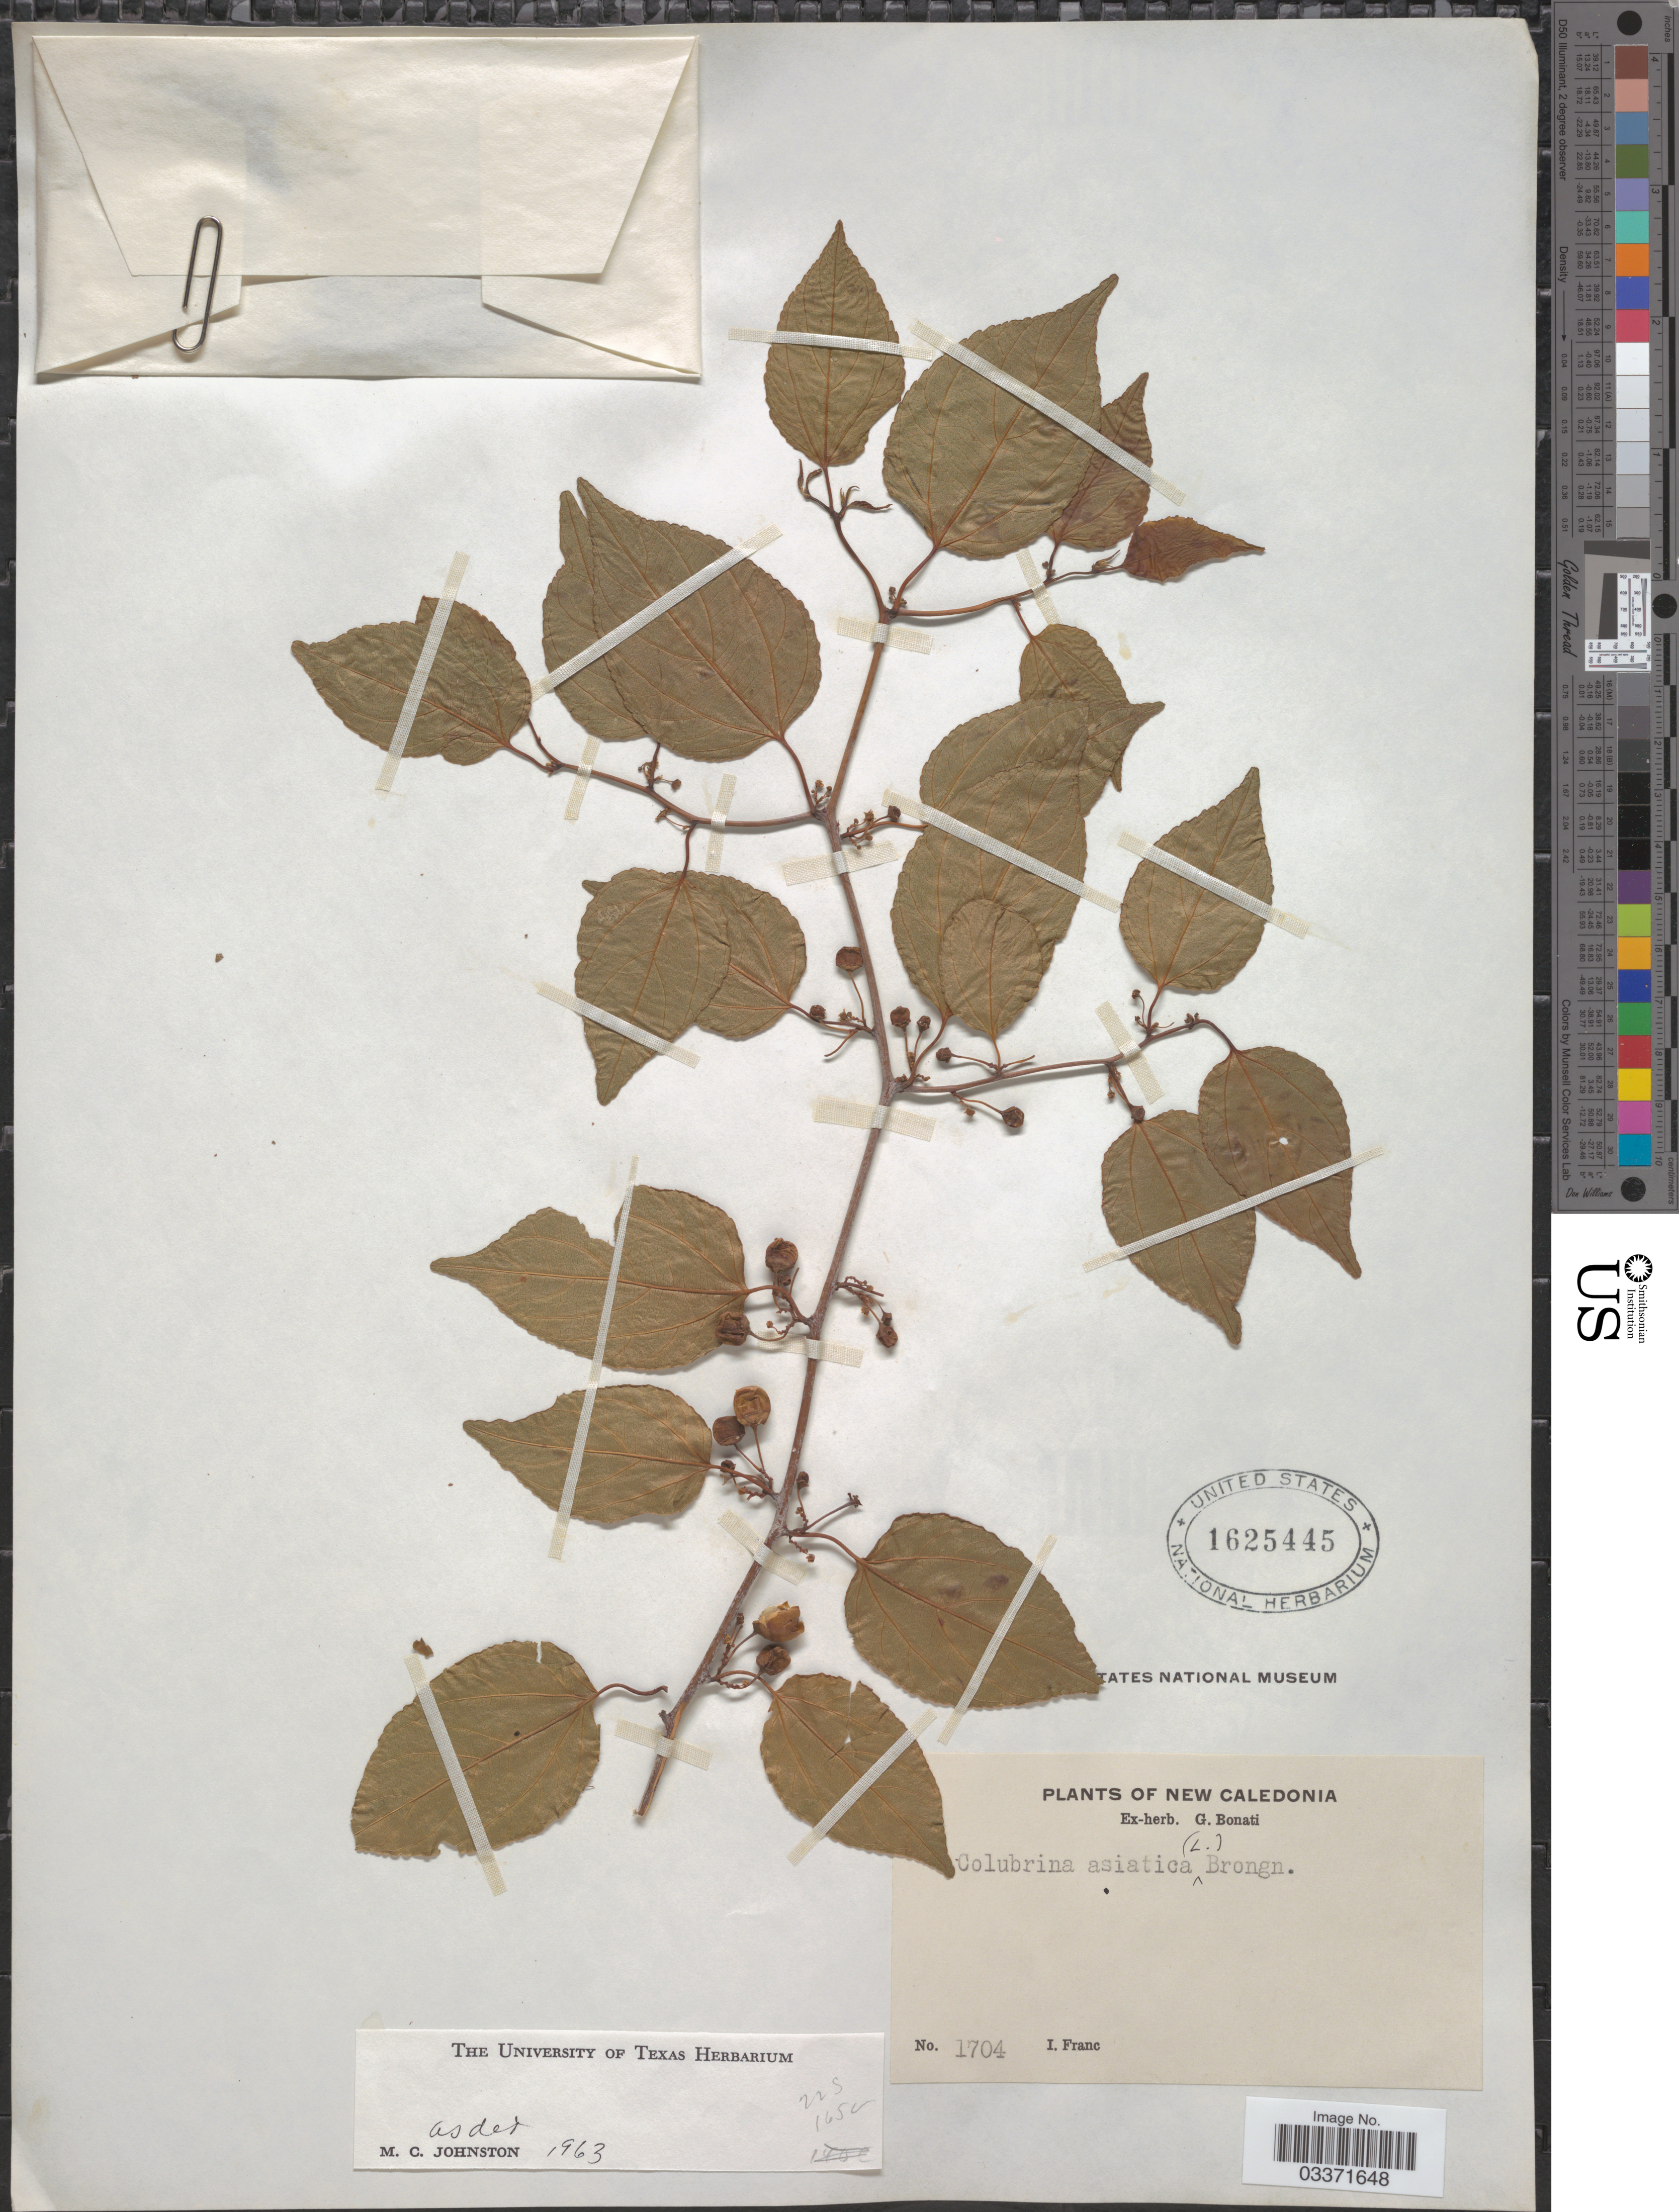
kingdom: Plantae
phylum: Tracheophyta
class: Magnoliopsida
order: Rosales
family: Rhamnaceae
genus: Colubrina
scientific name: Colubrina asiatica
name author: (L.) Brongn.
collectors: I. Franc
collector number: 1704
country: New Caledonia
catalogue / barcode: US 1625445